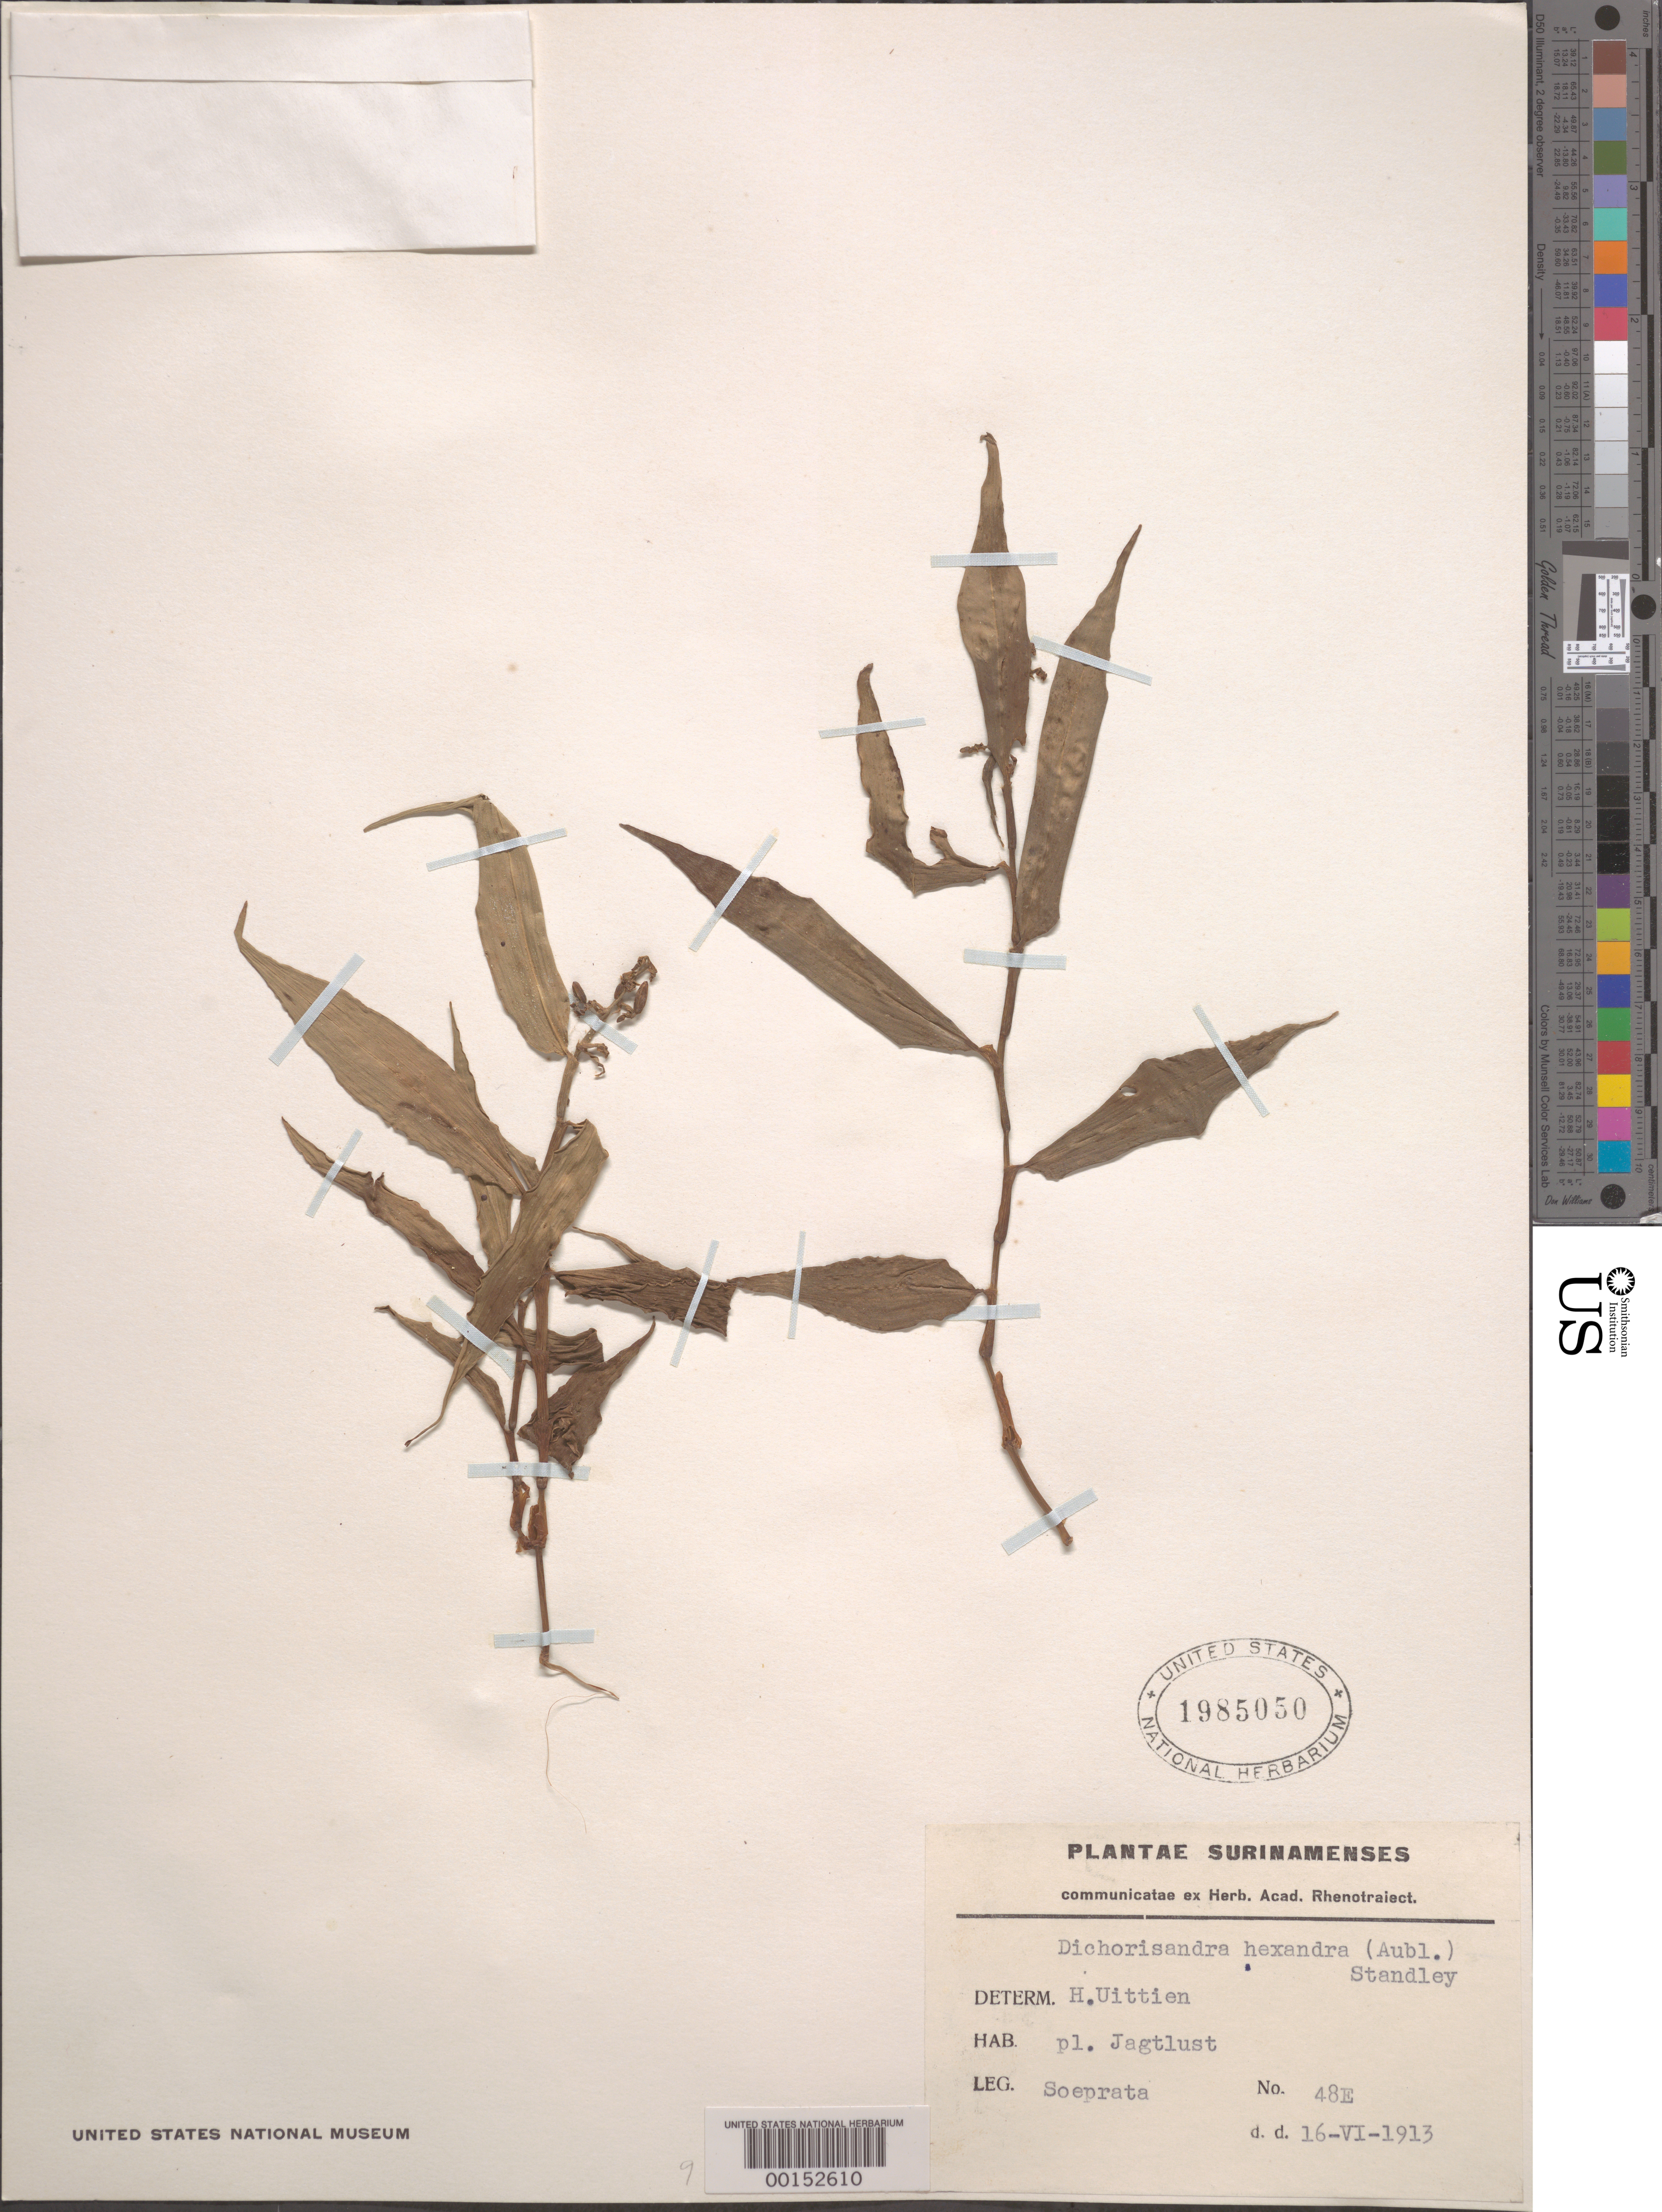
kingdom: Plantae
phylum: Tracheophyta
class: Liliopsida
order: Commelinales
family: Commelinaceae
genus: Dichorisandra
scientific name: Dichorisandra hexandra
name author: (Aubl.) Standl.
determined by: Uittien, H.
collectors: -. Soeprata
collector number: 48e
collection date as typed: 16 Jun 1913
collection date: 1913-06-16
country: Suriname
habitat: Forest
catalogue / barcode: US 1985050